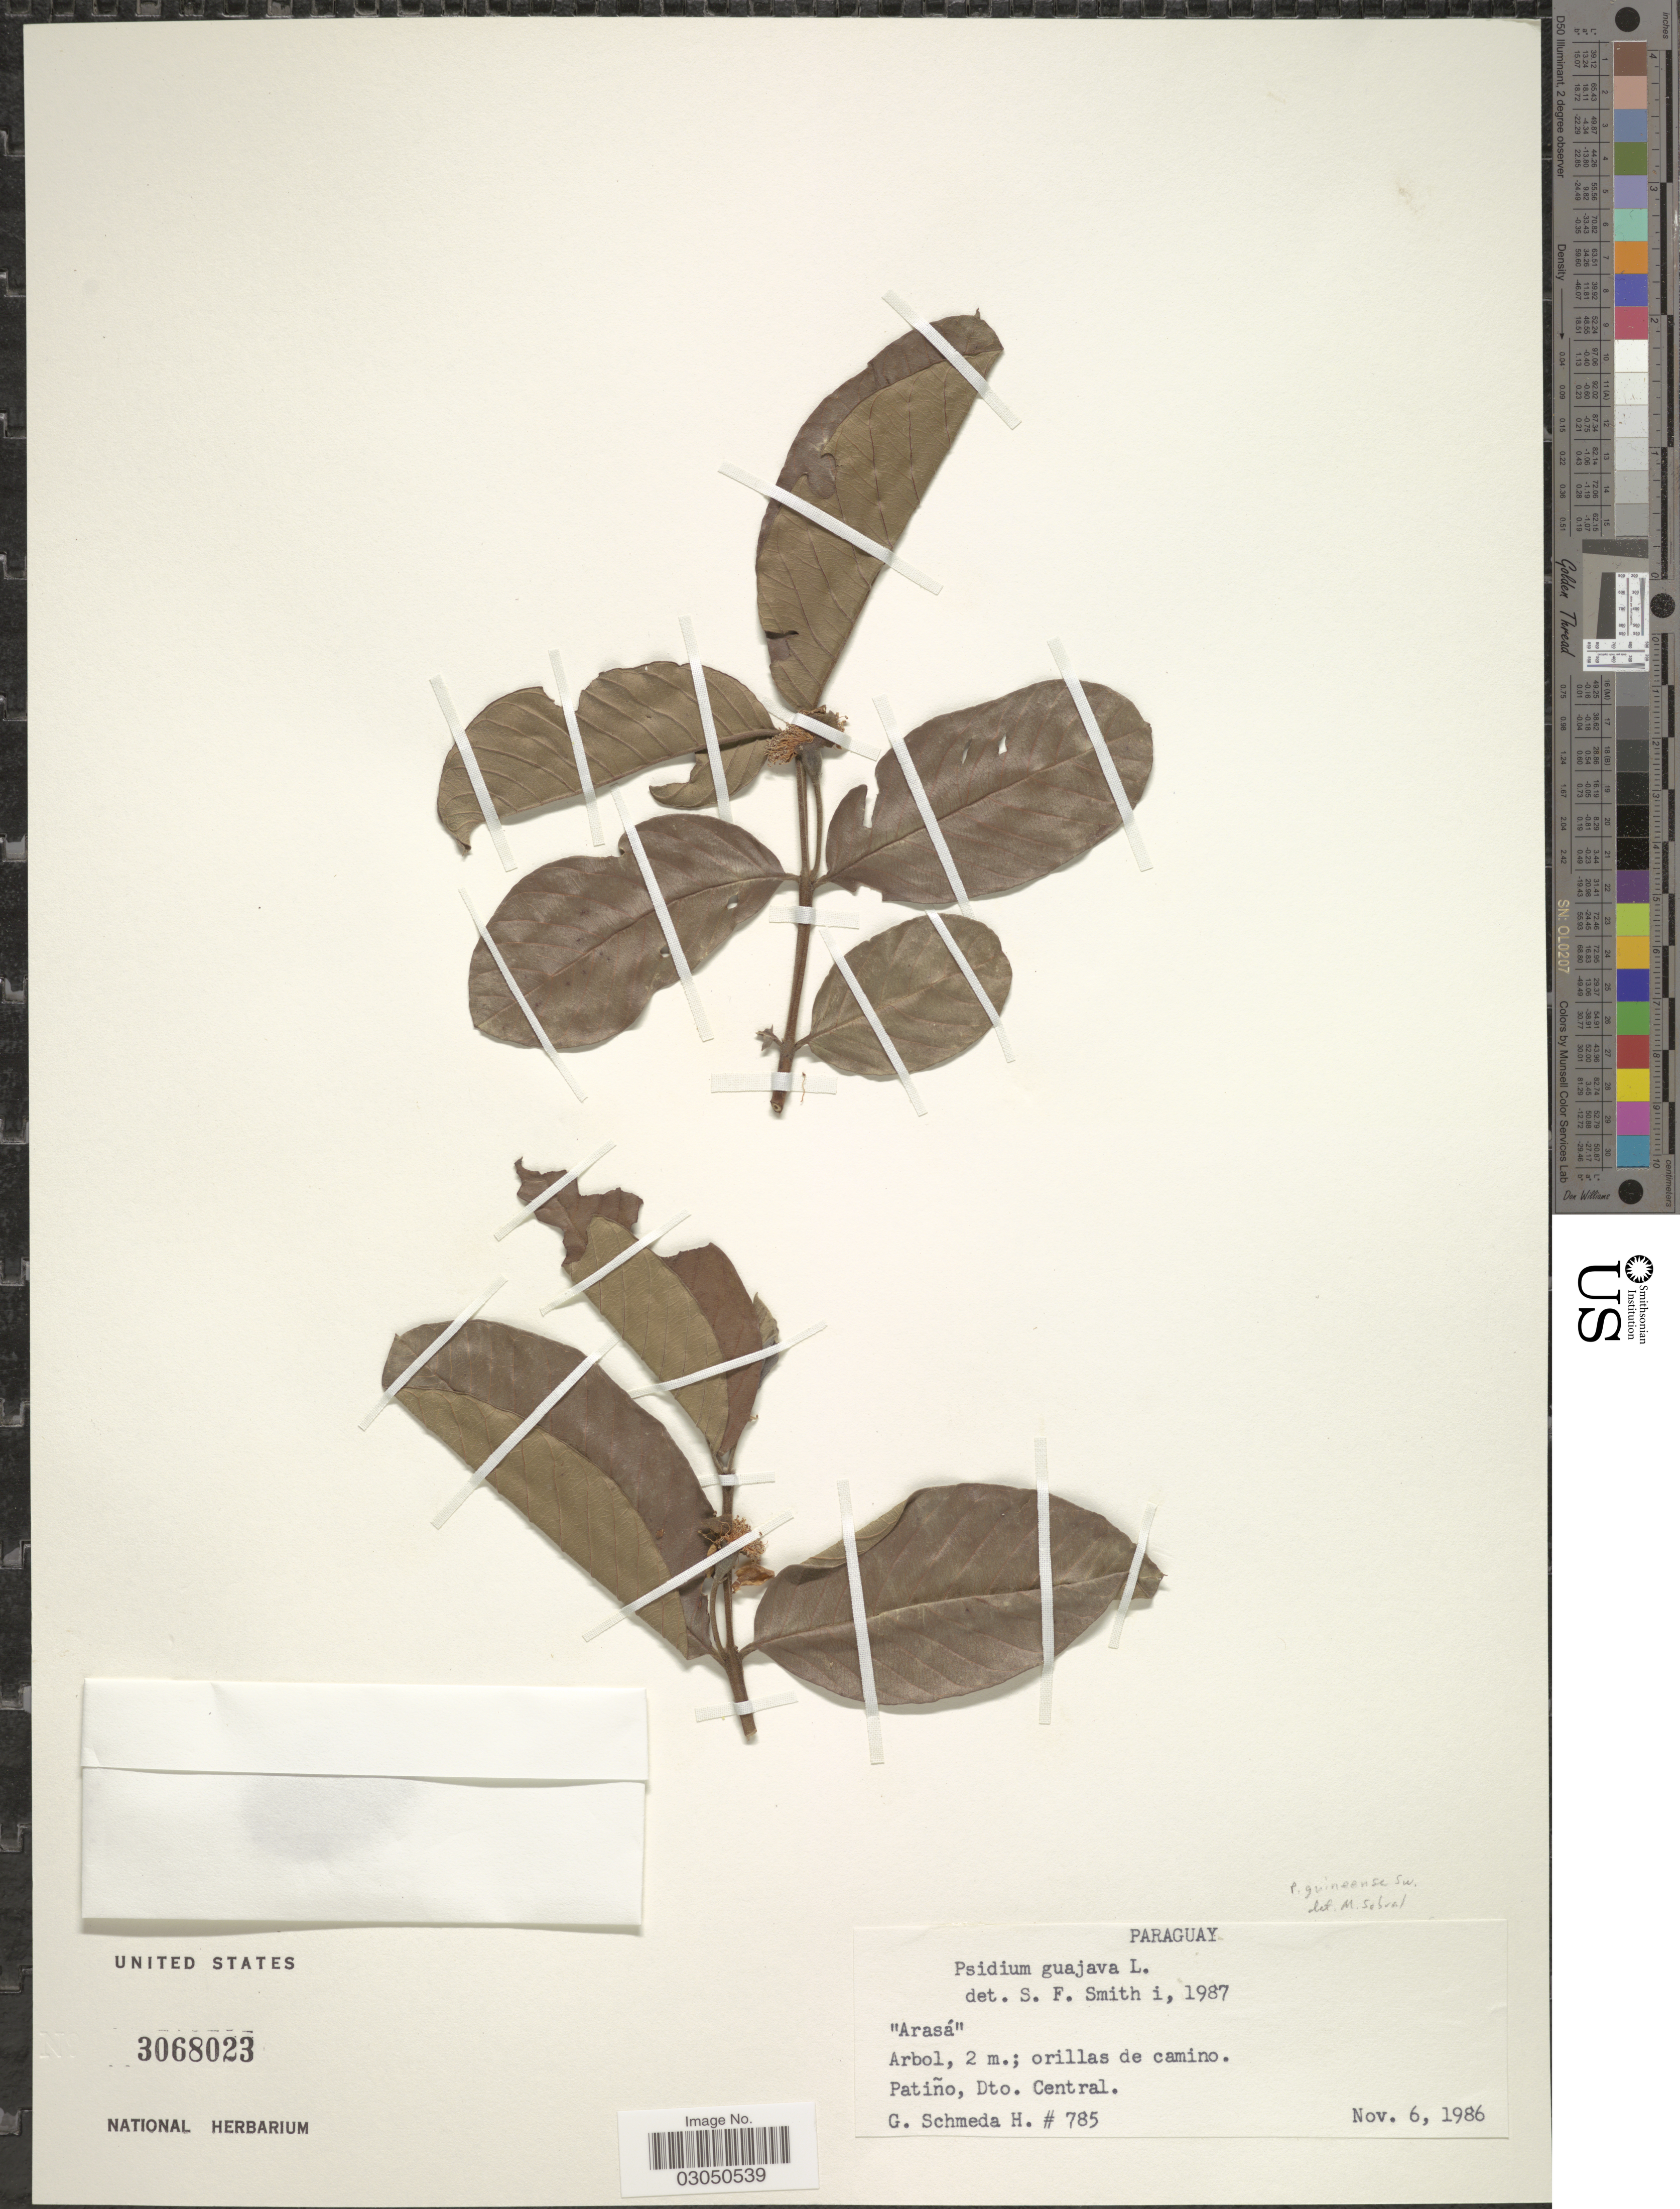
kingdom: Plantae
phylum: Tracheophyta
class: Magnoliopsida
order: Myrtales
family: Myrtaceae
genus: Psidium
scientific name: Psidium guajava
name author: L.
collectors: G. Schmeda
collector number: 785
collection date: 1986-11-06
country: Paraguay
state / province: Central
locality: Patiño, Dto. Central.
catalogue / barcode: US 3068023